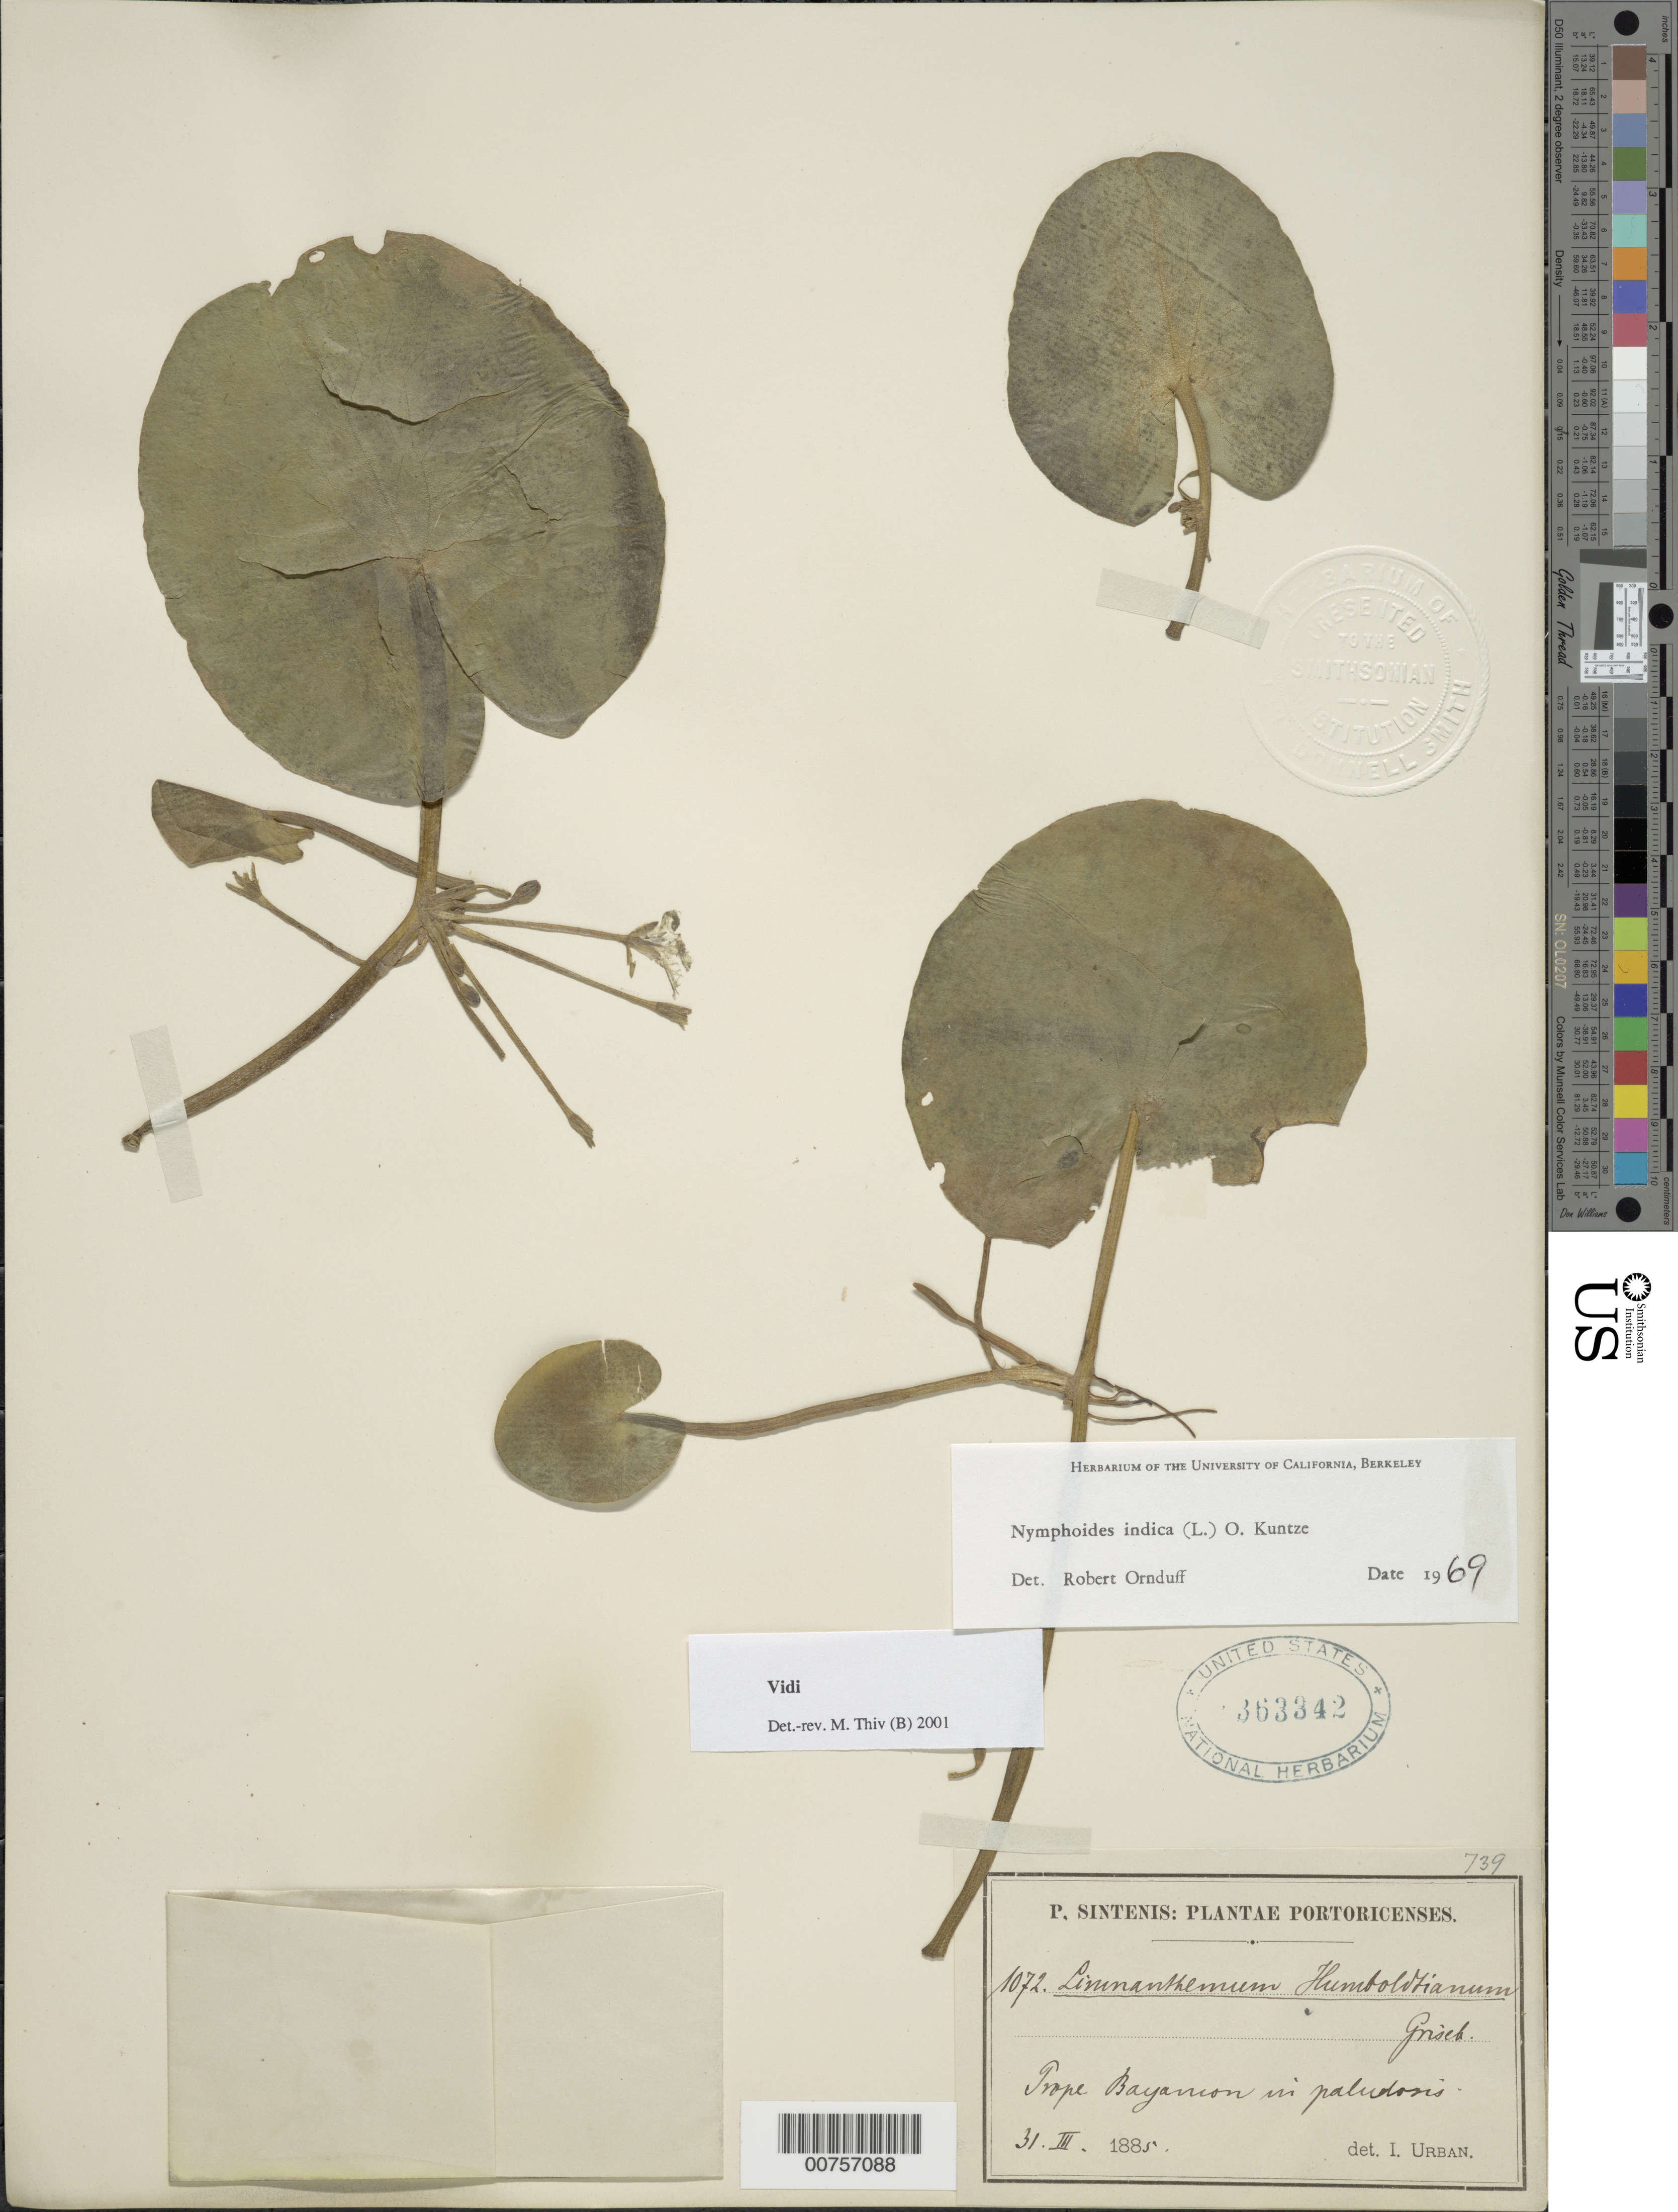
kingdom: Plantae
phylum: Tracheophyta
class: Magnoliopsida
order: Asterales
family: Menyanthaceae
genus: Nymphoides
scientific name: Nymphoides indica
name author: (L.) Kuntze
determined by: Thiv, M.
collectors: P. Sintenis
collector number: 1072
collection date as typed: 31 Mar 1885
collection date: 1885-03-31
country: Puerto Rico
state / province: Bayamón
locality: Prope Bayamon in paludosis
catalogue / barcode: US 363342